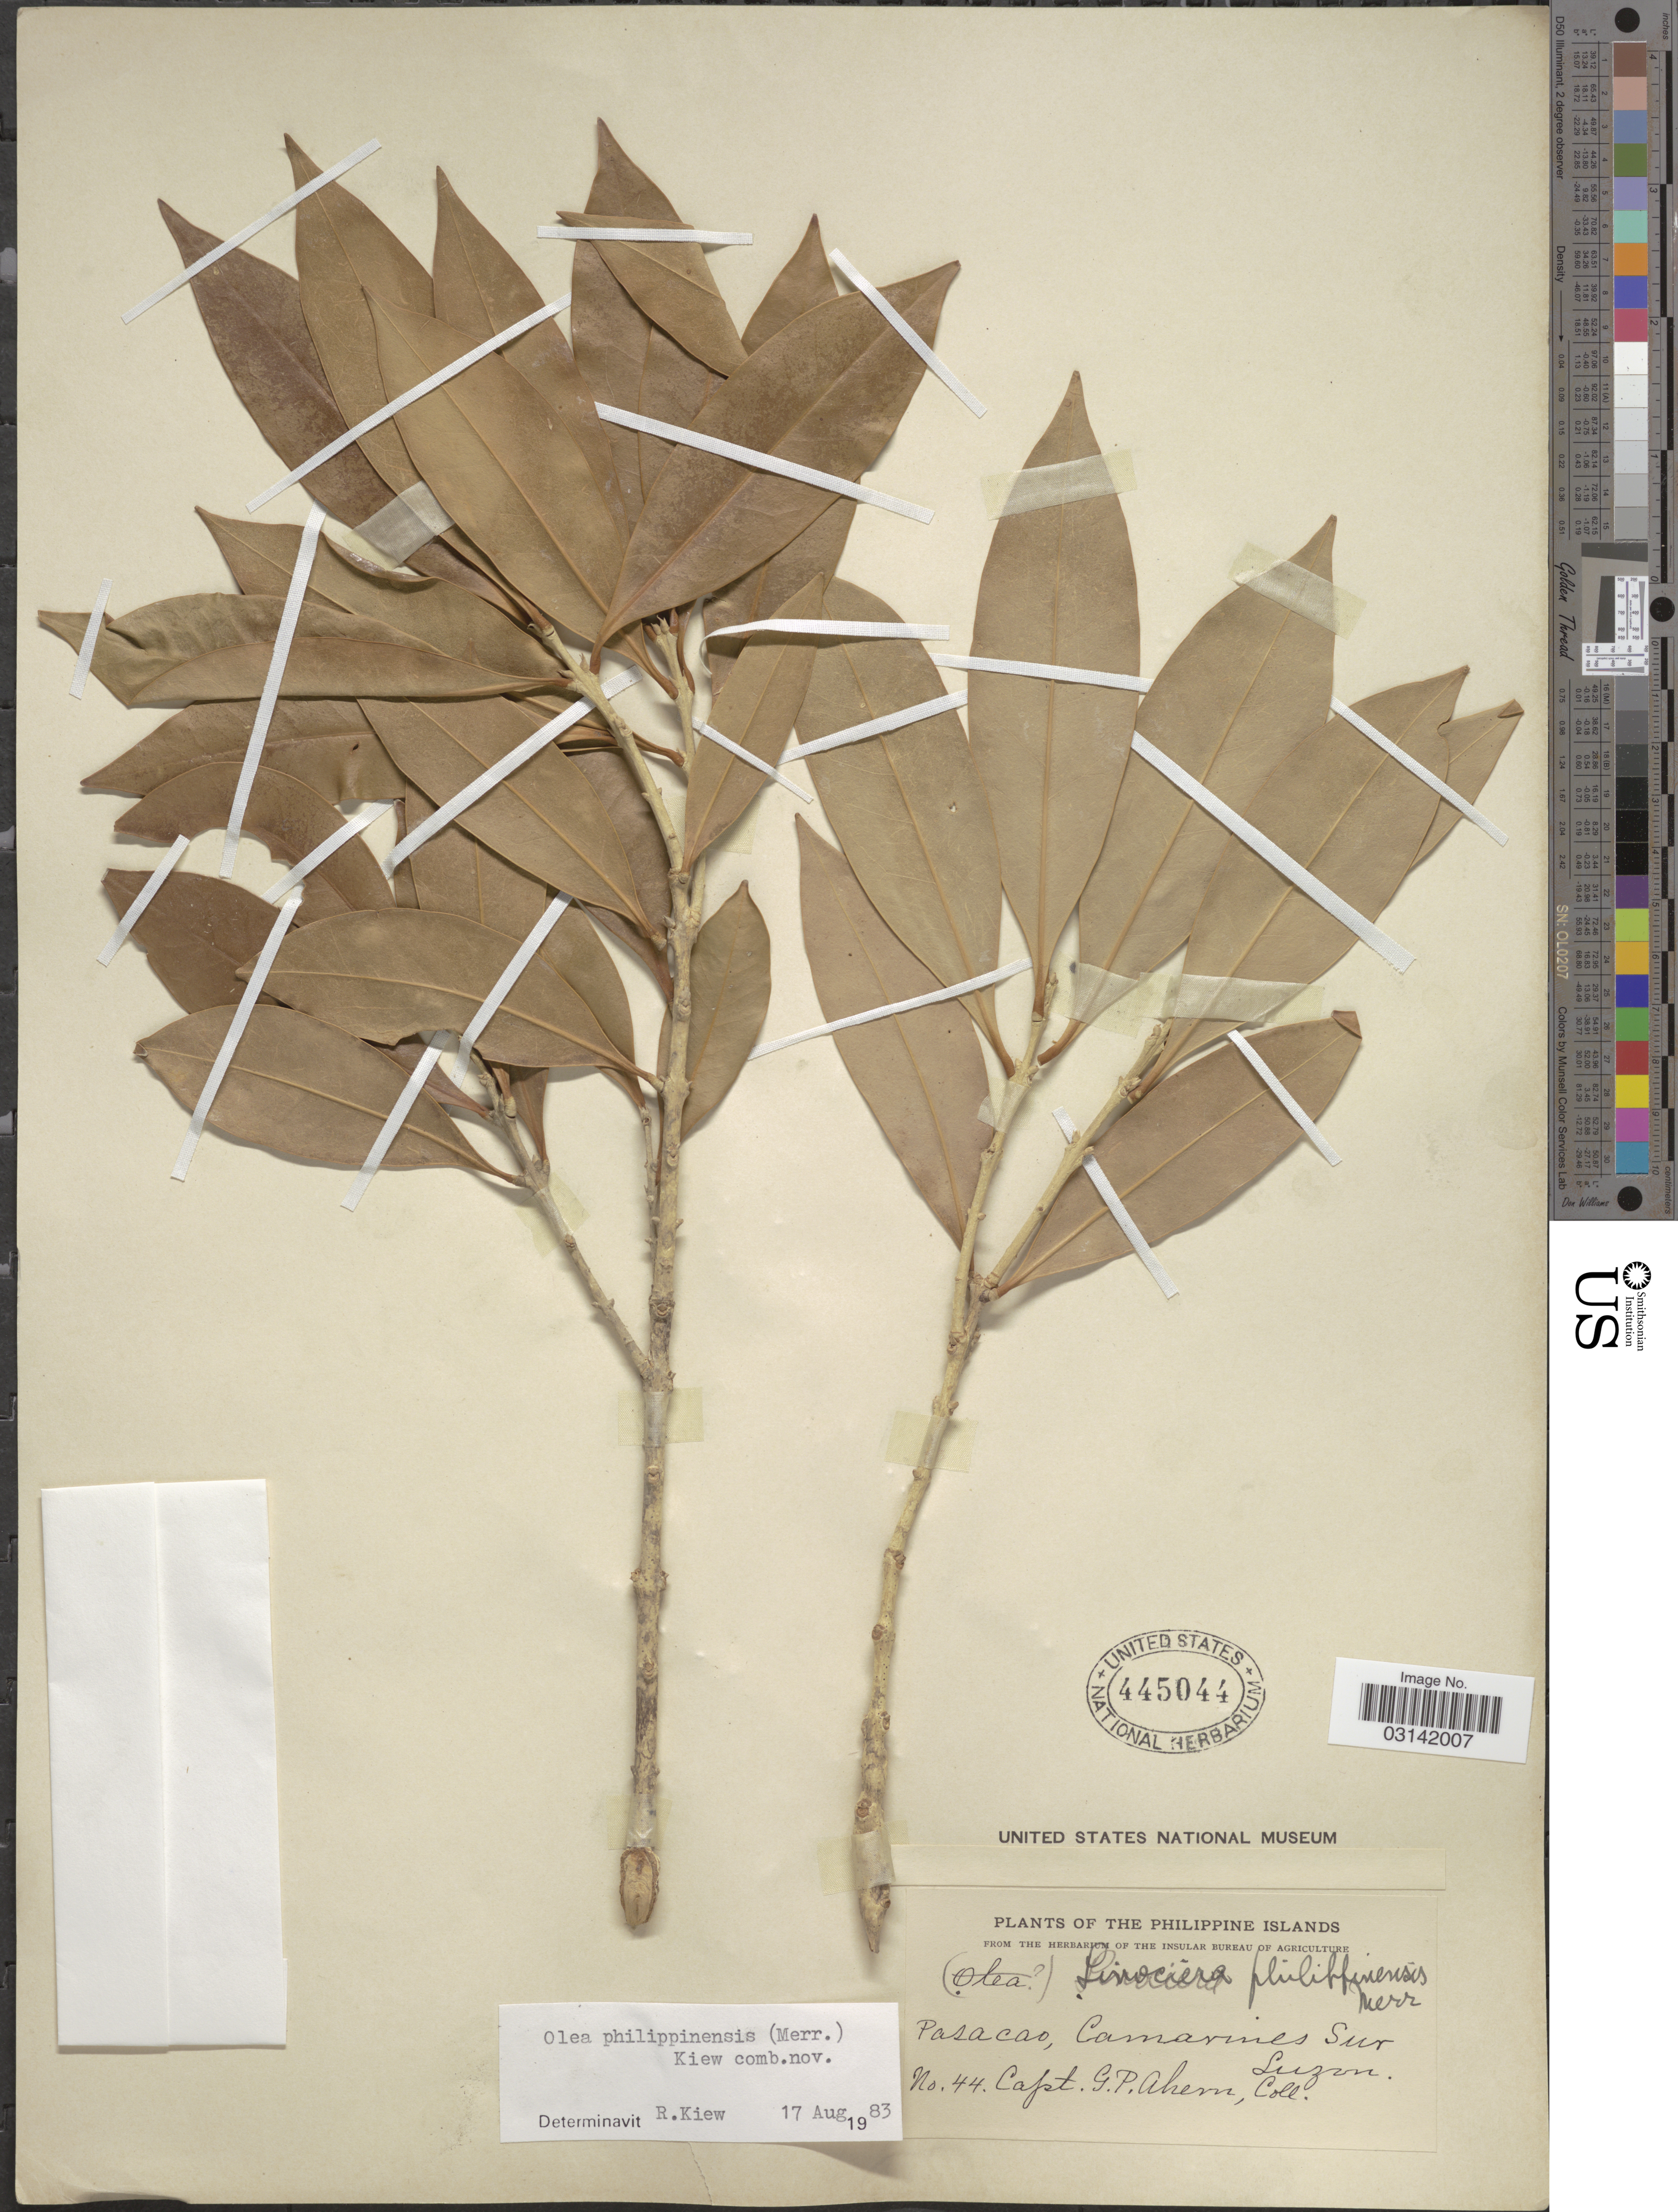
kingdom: Plantae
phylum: Tracheophyta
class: Magnoliopsida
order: Lamiales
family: Oleaceae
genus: Tetrapilus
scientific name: Tetrapilus borneensis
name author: (Boerl.) de Juana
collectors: G. Ahern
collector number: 44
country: Philippines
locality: The Philippine Islands, Pasacao, Camarines Sur Luzon.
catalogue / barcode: US 445044